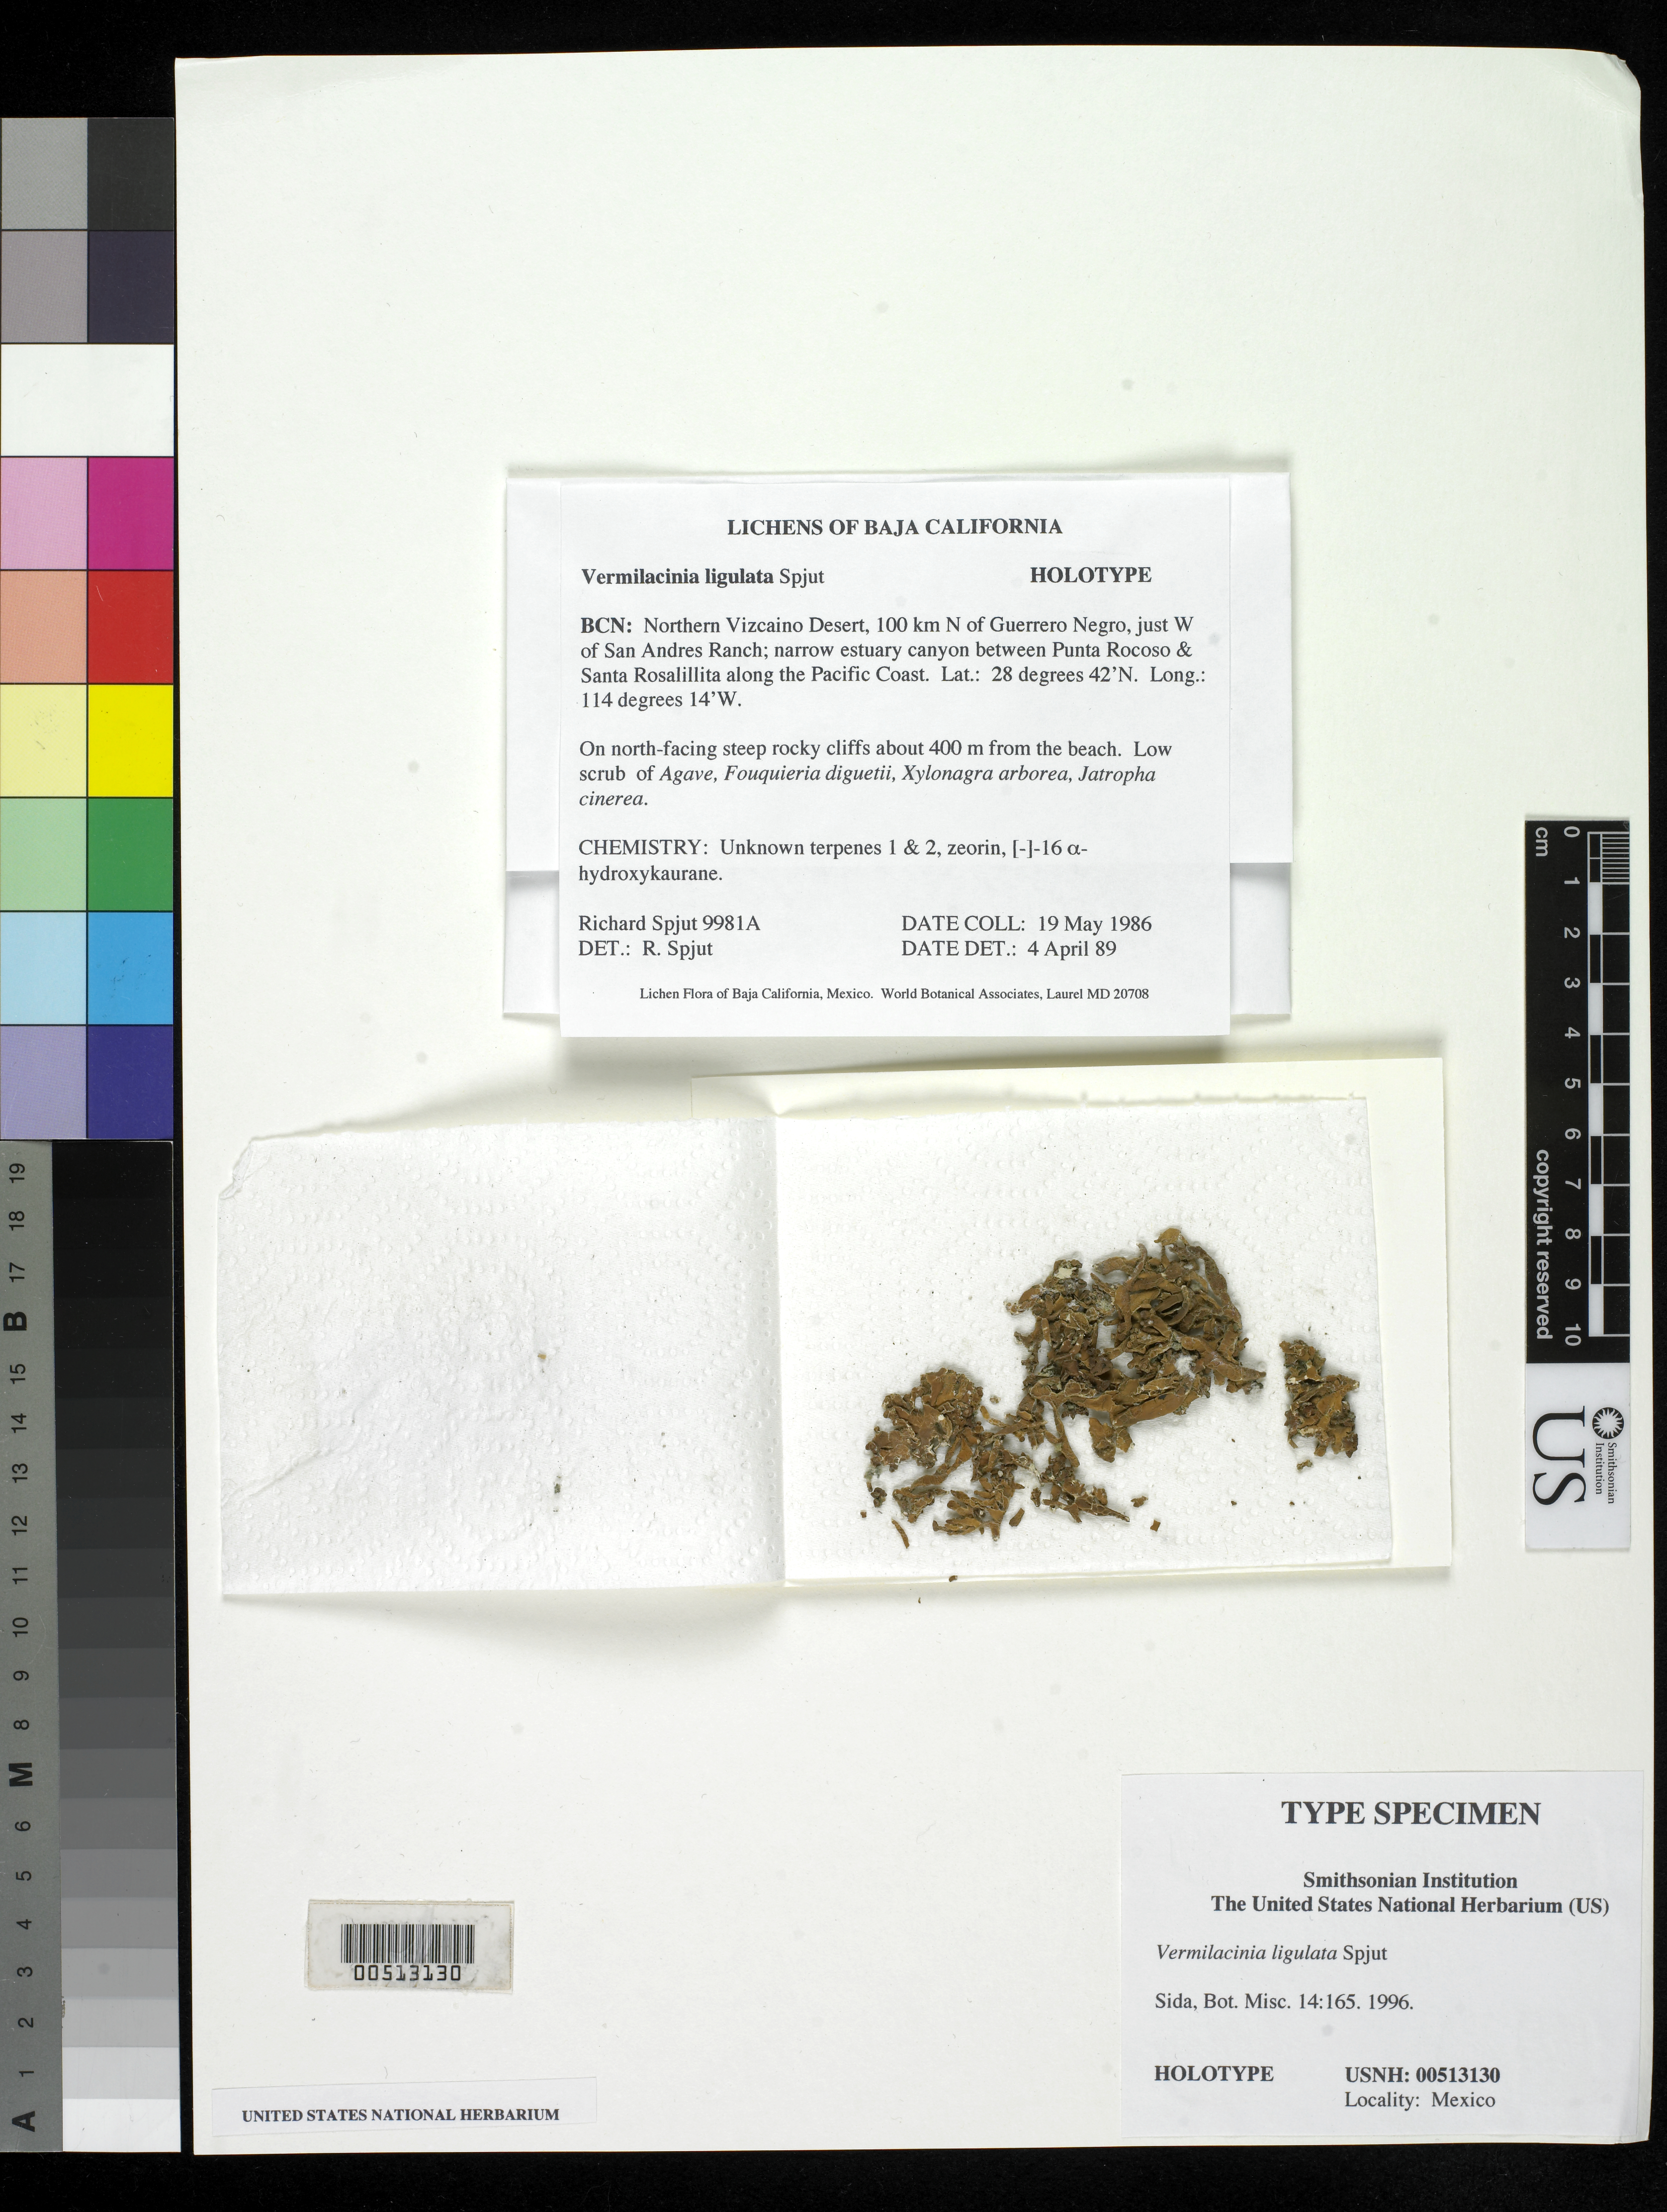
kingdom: Fungi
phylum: Ascomycota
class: Lecanoromycetes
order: Lecanorales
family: Ramalinaceae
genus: Vermilacinia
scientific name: Vermilacinia ligulata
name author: Spjut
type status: Holotype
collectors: R. Spjut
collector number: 9881a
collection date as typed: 19 May 1986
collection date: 1986-05-19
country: Mexico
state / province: Baja California Norte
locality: Northern Vizcaino Desert, 100 km N of Guerrero Negro, W of San Andres Ranch, canyon between Punta Rocosa & Santa Rosalillito.